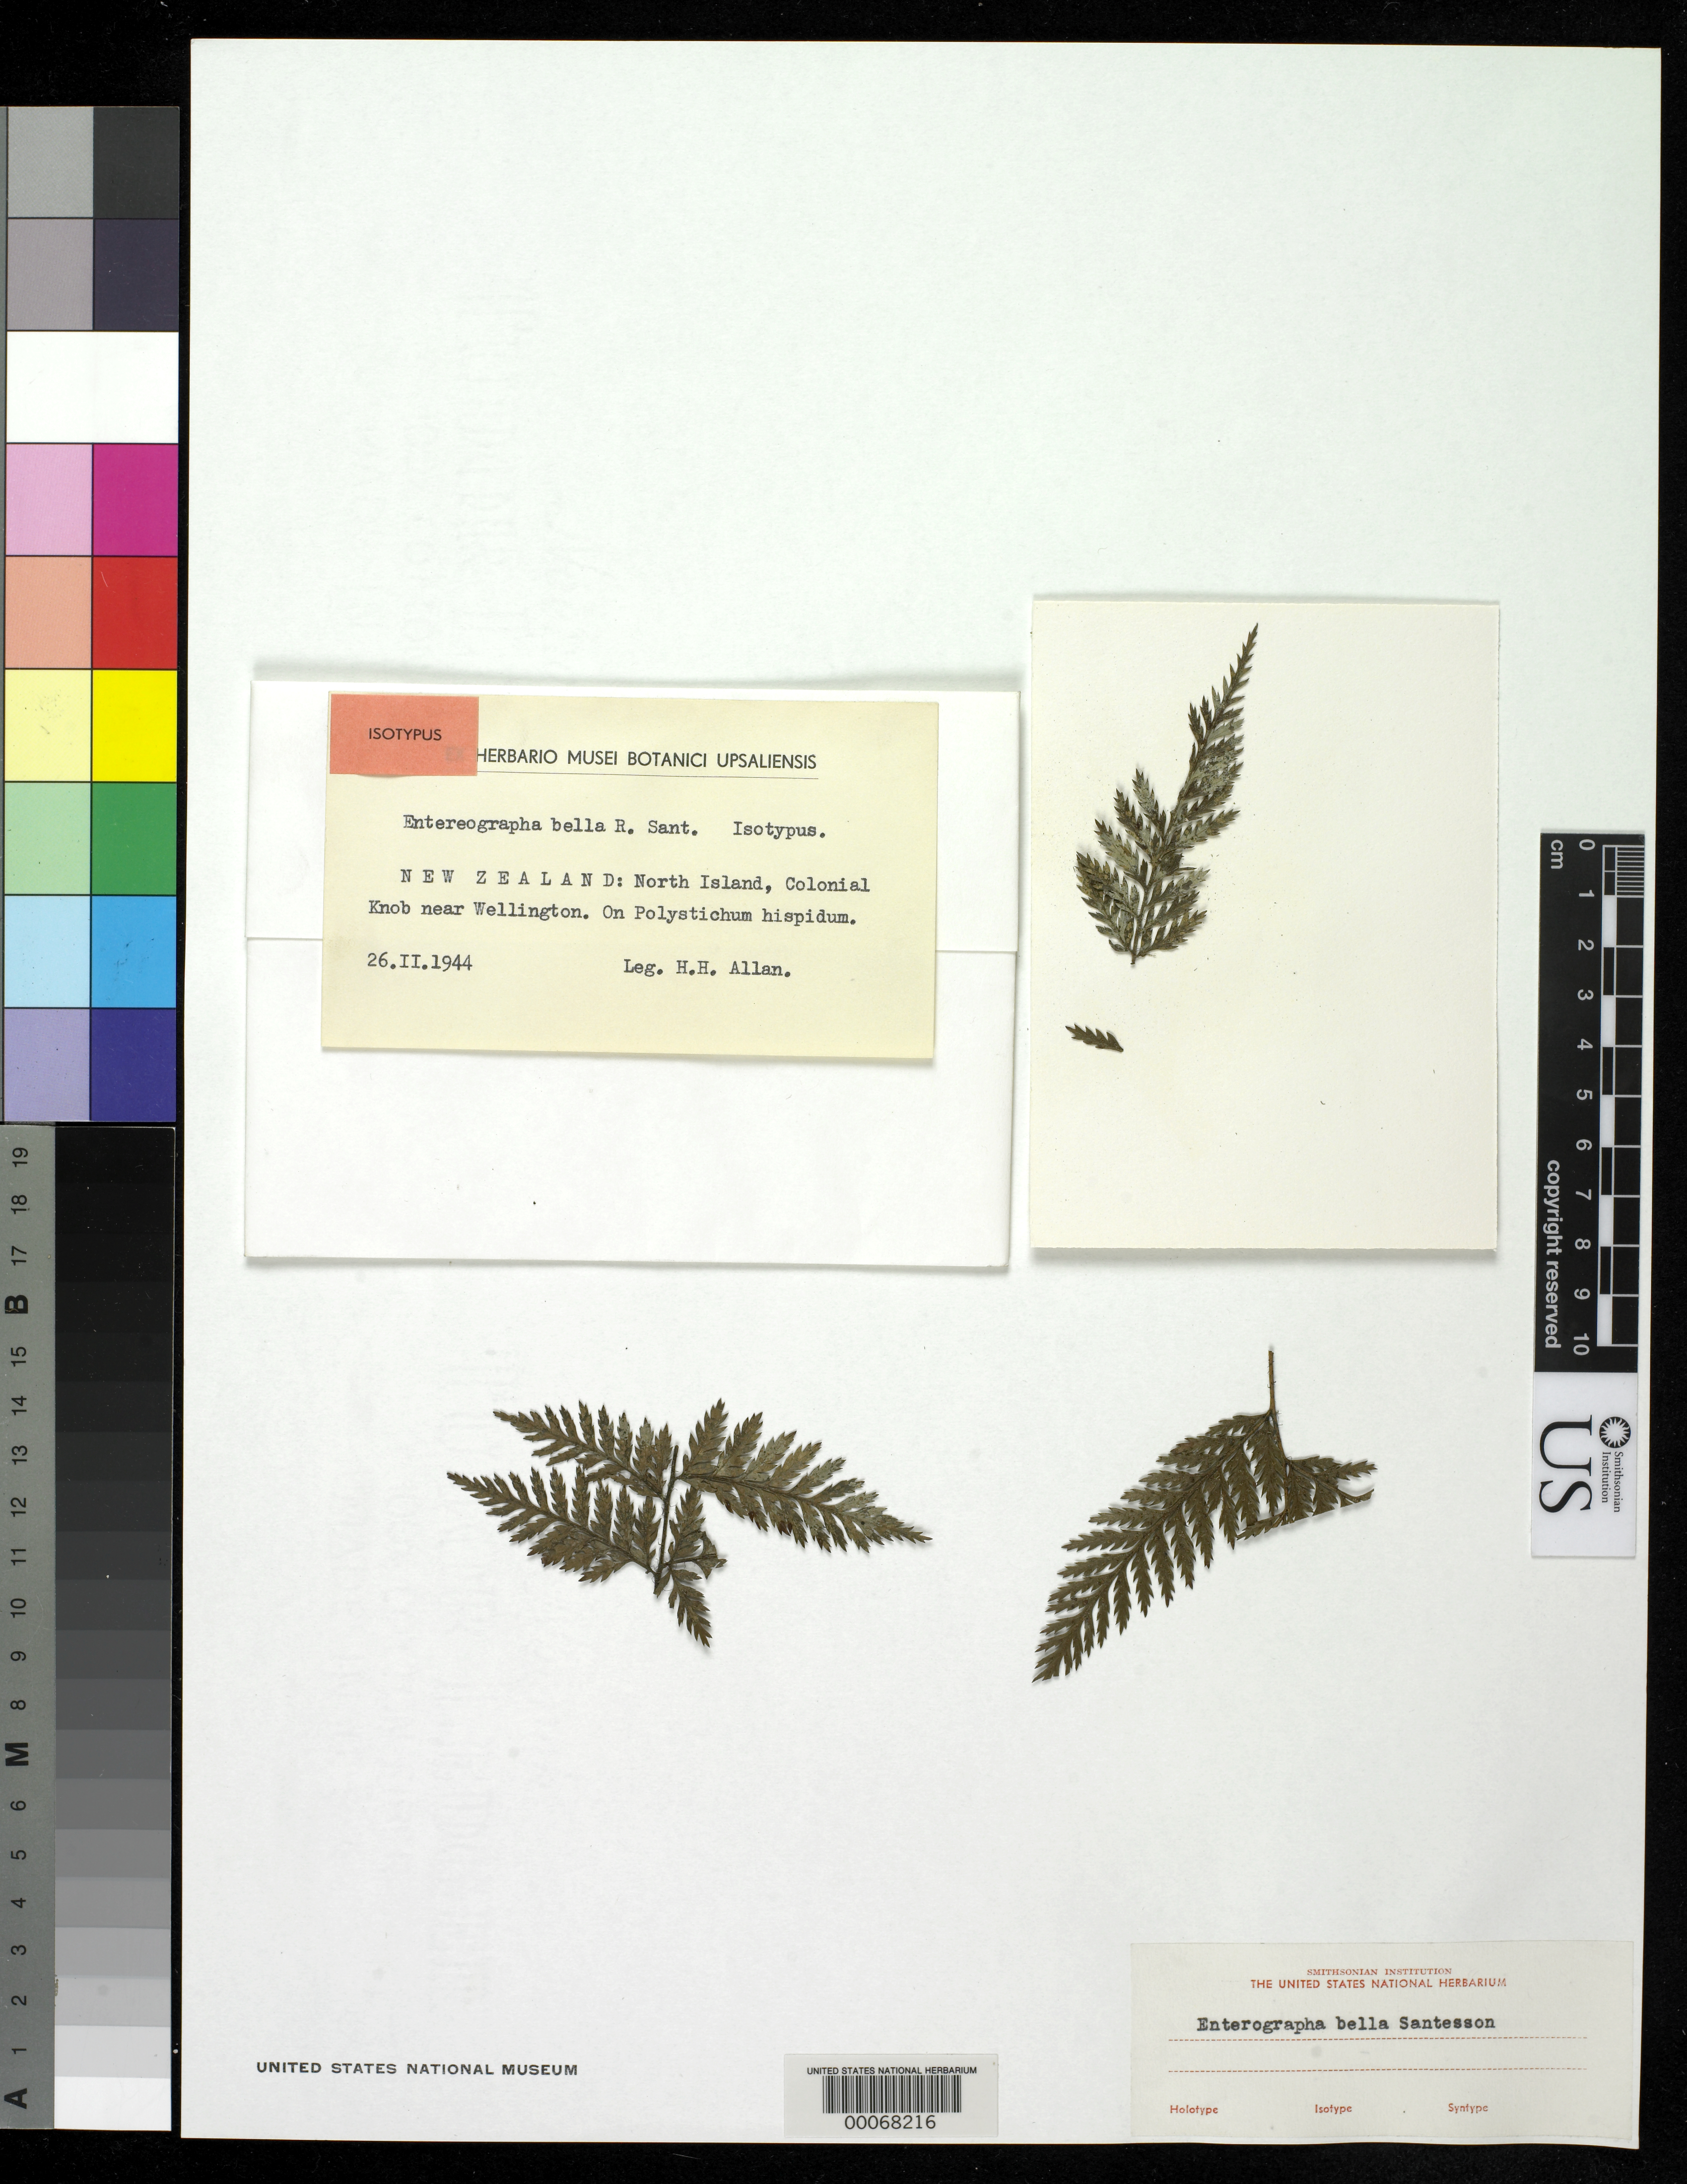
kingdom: Fungi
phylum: Ascomycota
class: Arthoniomycetes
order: Arthoniales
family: Roccellaceae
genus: Enterographa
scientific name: Enterographa bella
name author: R. Sant.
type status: Isotype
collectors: H. Allan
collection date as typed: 26 Feb 1944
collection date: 1944-02-26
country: New Zealand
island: North Island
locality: Colonial Knob near Wellington.